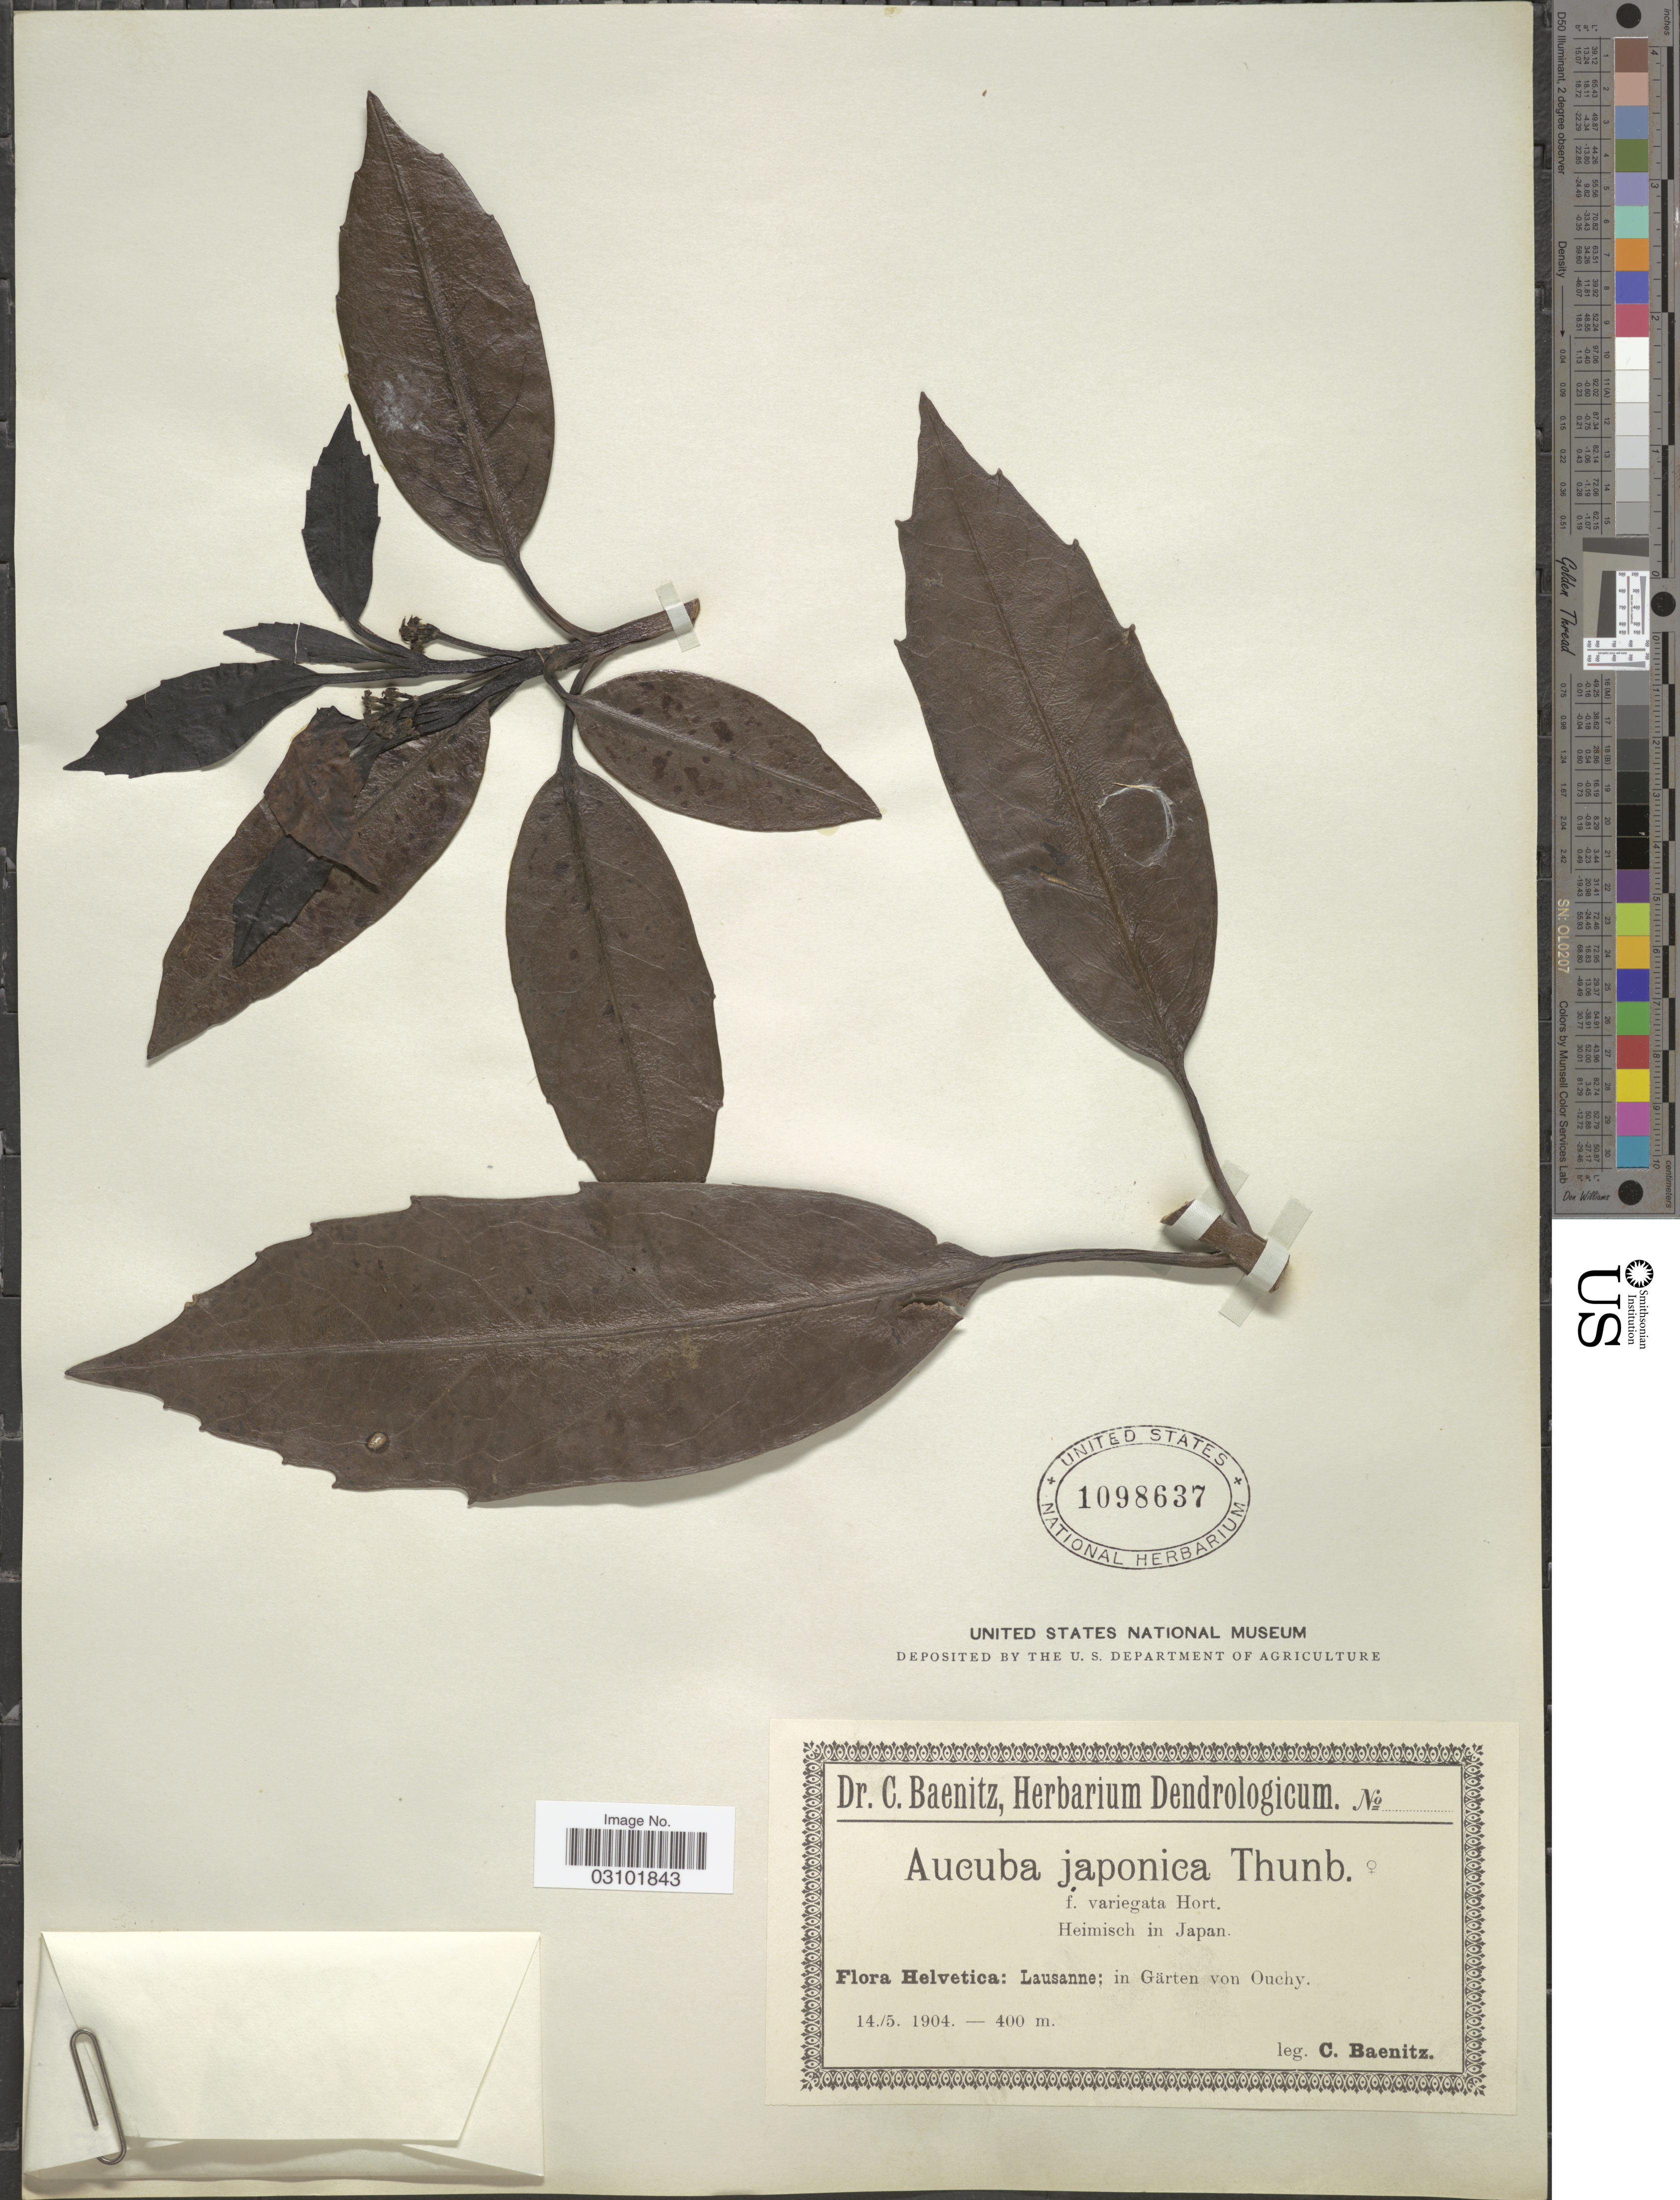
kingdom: Plantae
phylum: Tracheophyta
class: Magnoliopsida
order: Garryales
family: Garryaceae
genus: Aucuba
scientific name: Aucuba japonica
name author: Thunb.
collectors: C. G. Baenitz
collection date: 1904-05-14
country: Switzerland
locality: Helvetica: Lausanne; in Gärten von Ouchy.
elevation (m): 400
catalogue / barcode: US 1098637